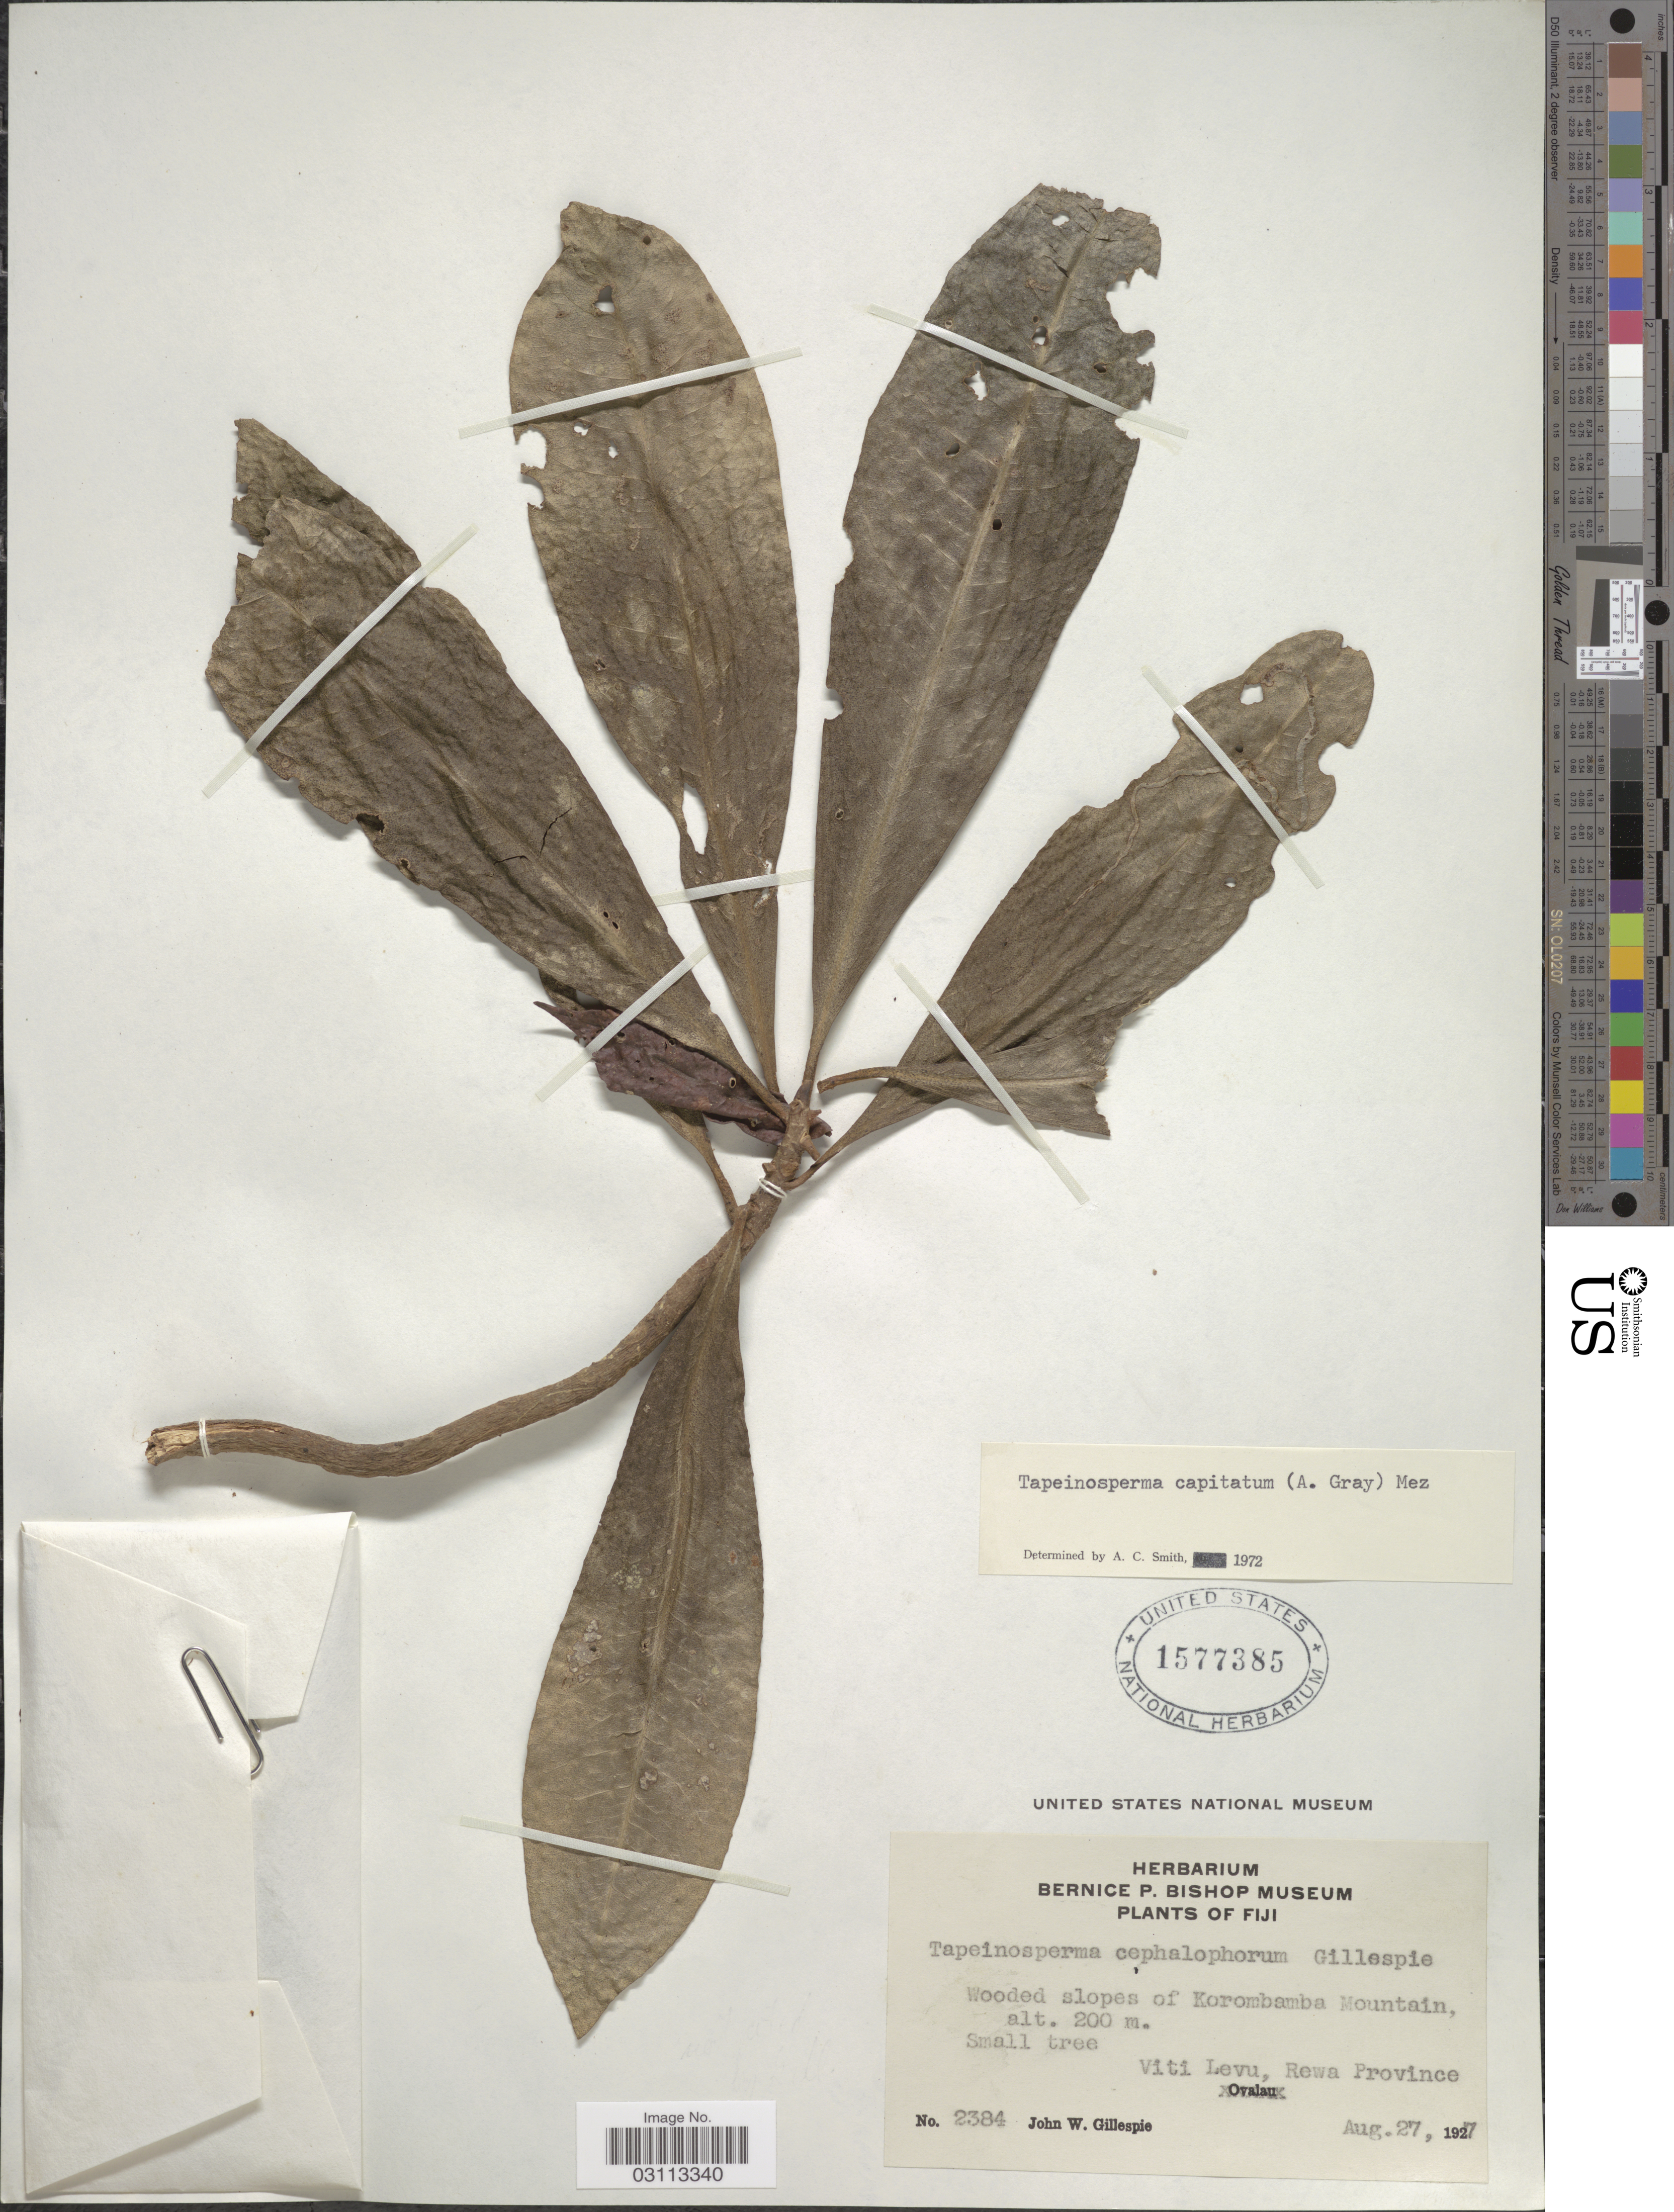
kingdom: Plantae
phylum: Tracheophyta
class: Magnoliopsida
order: Ericales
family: Primulaceae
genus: Tapeinosperma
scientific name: Tapeinosperma capitatum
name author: (A. Gray) Mez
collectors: J. W. Gillespie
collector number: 2384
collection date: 1927-08-27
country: Fiji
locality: Wooded slopes of Korombamba Mountain. Viti Levu, Rewa Province.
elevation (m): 200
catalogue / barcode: US 1577385